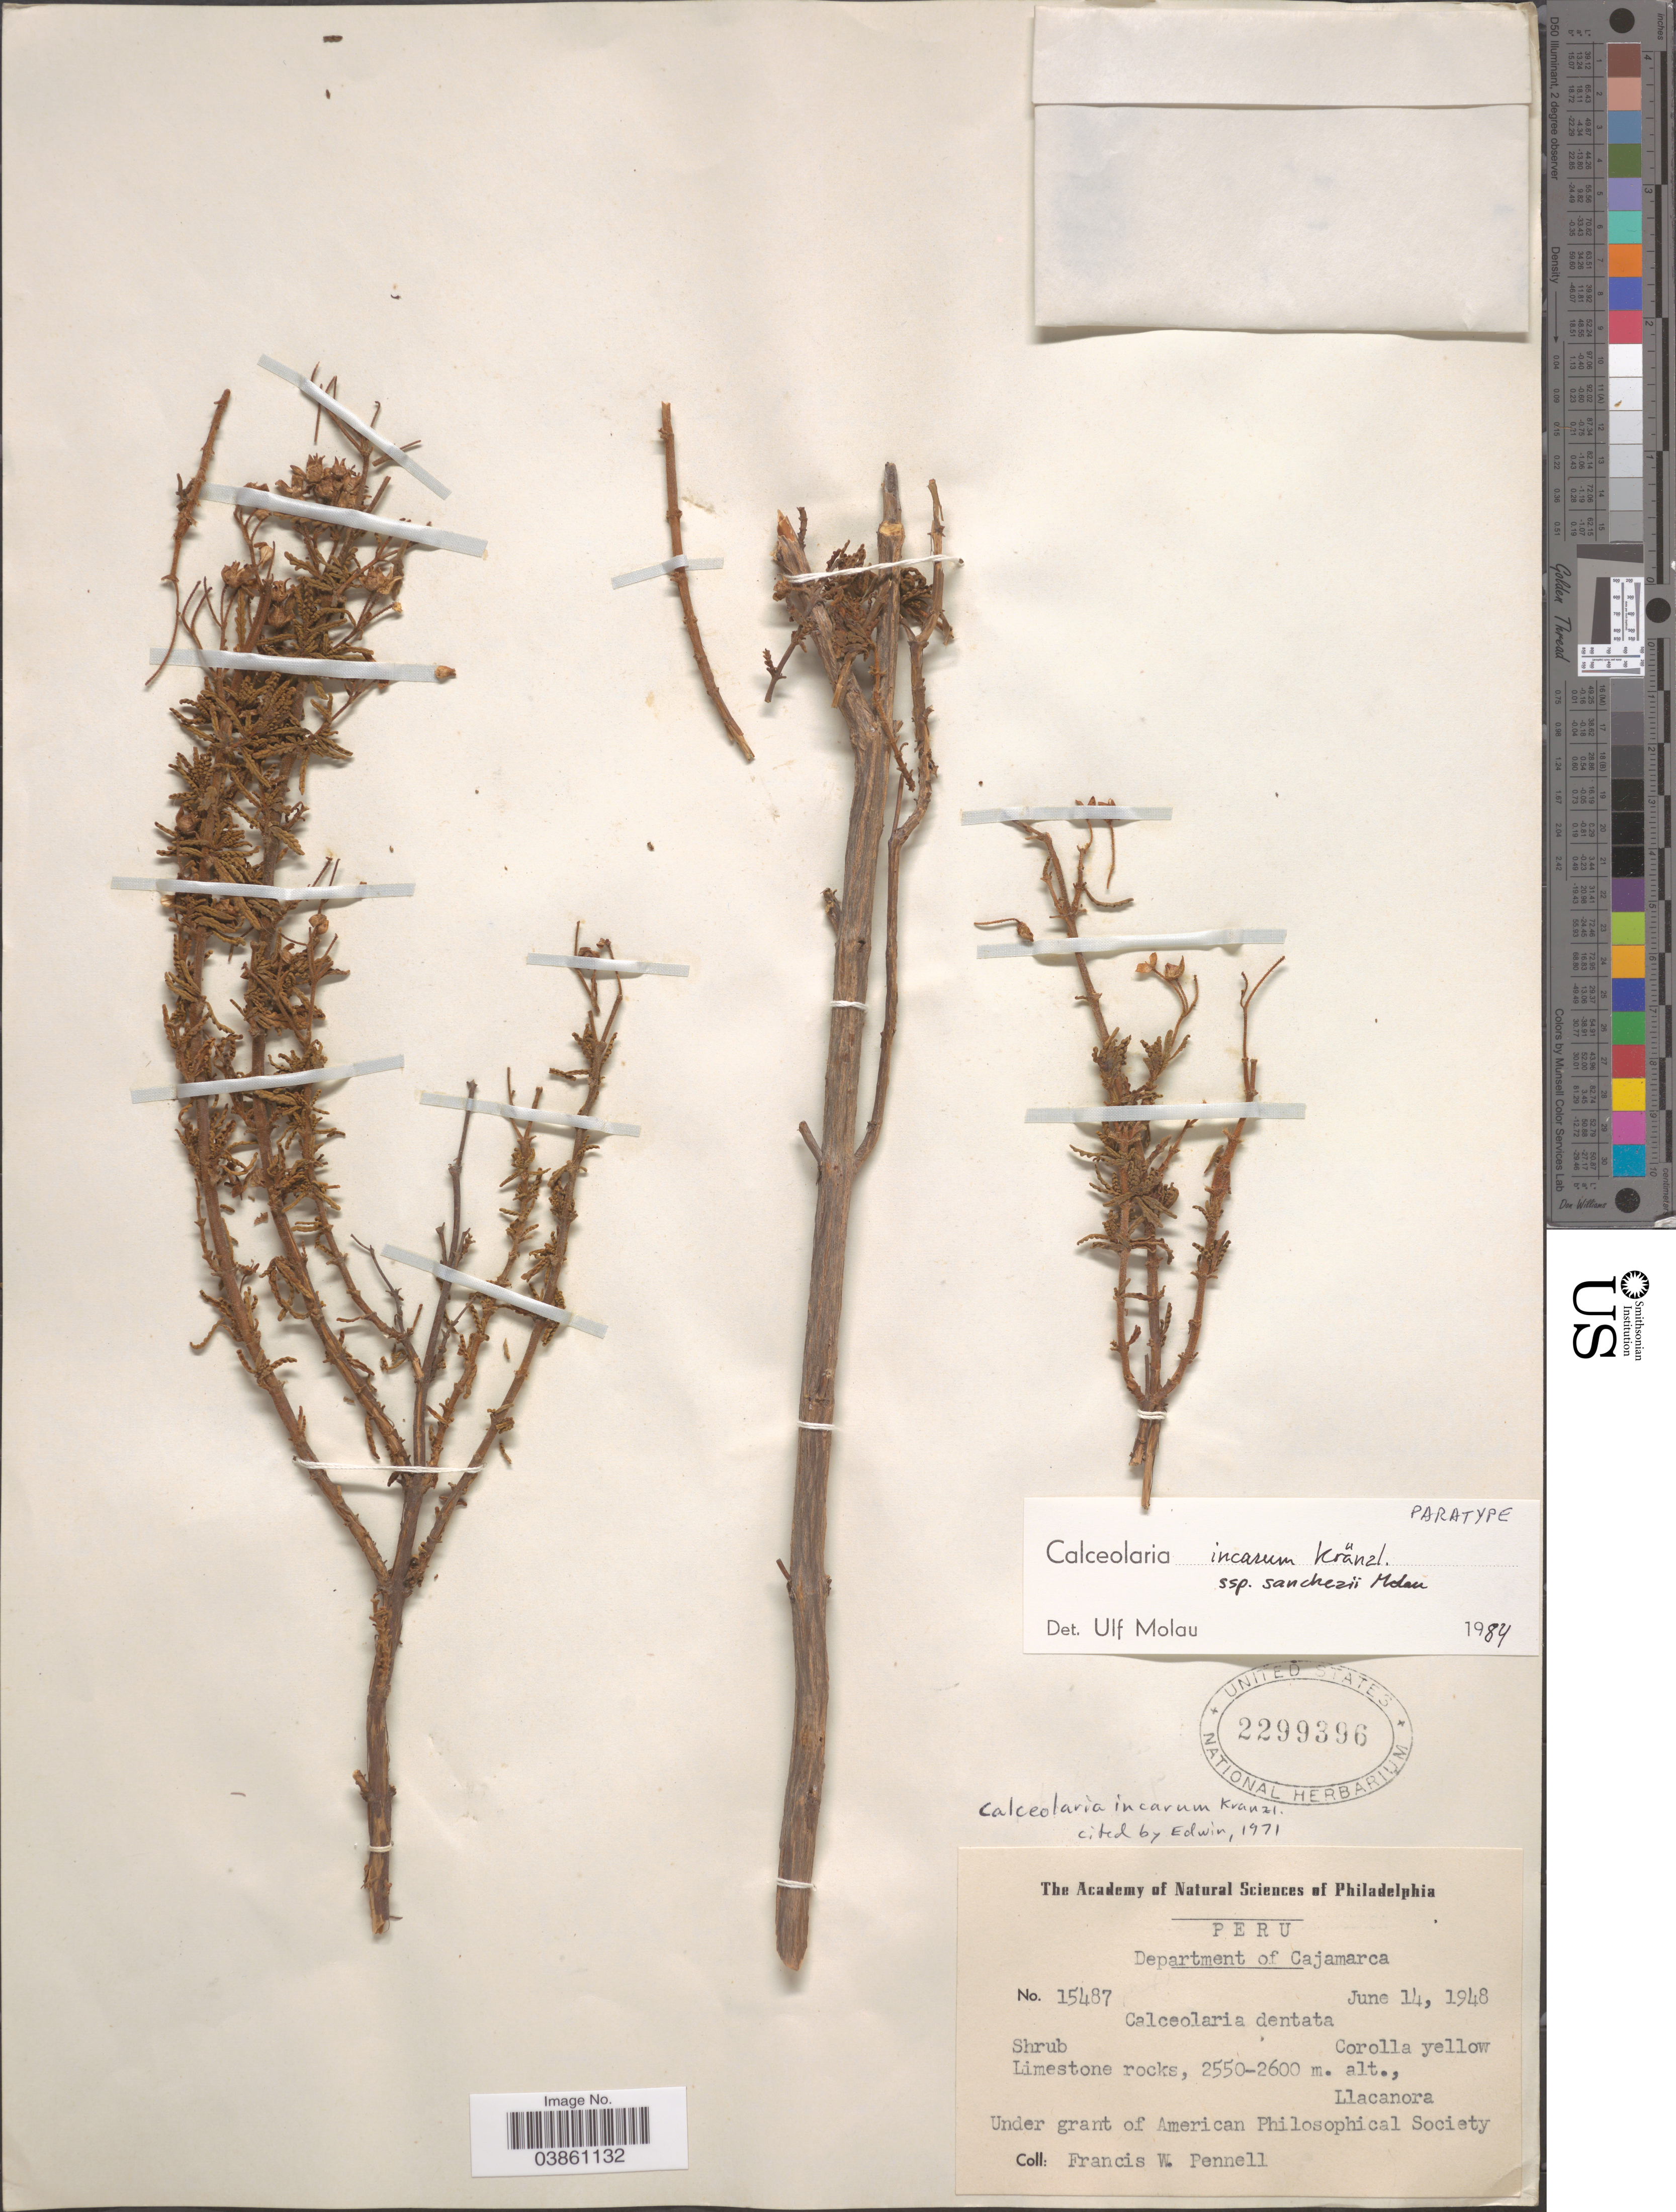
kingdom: Plantae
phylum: Tracheophyta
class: Magnoliopsida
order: Lamiales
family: Calceolariaceae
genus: Calceolaria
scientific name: Calceolaria incarum subsp. sanchezii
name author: Molau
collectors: F. W. Pennell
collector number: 15487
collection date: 1948-06-14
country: Peru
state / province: Cajamarca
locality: Department of Cajamarca. Llacanora.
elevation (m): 2550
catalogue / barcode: US 2299396